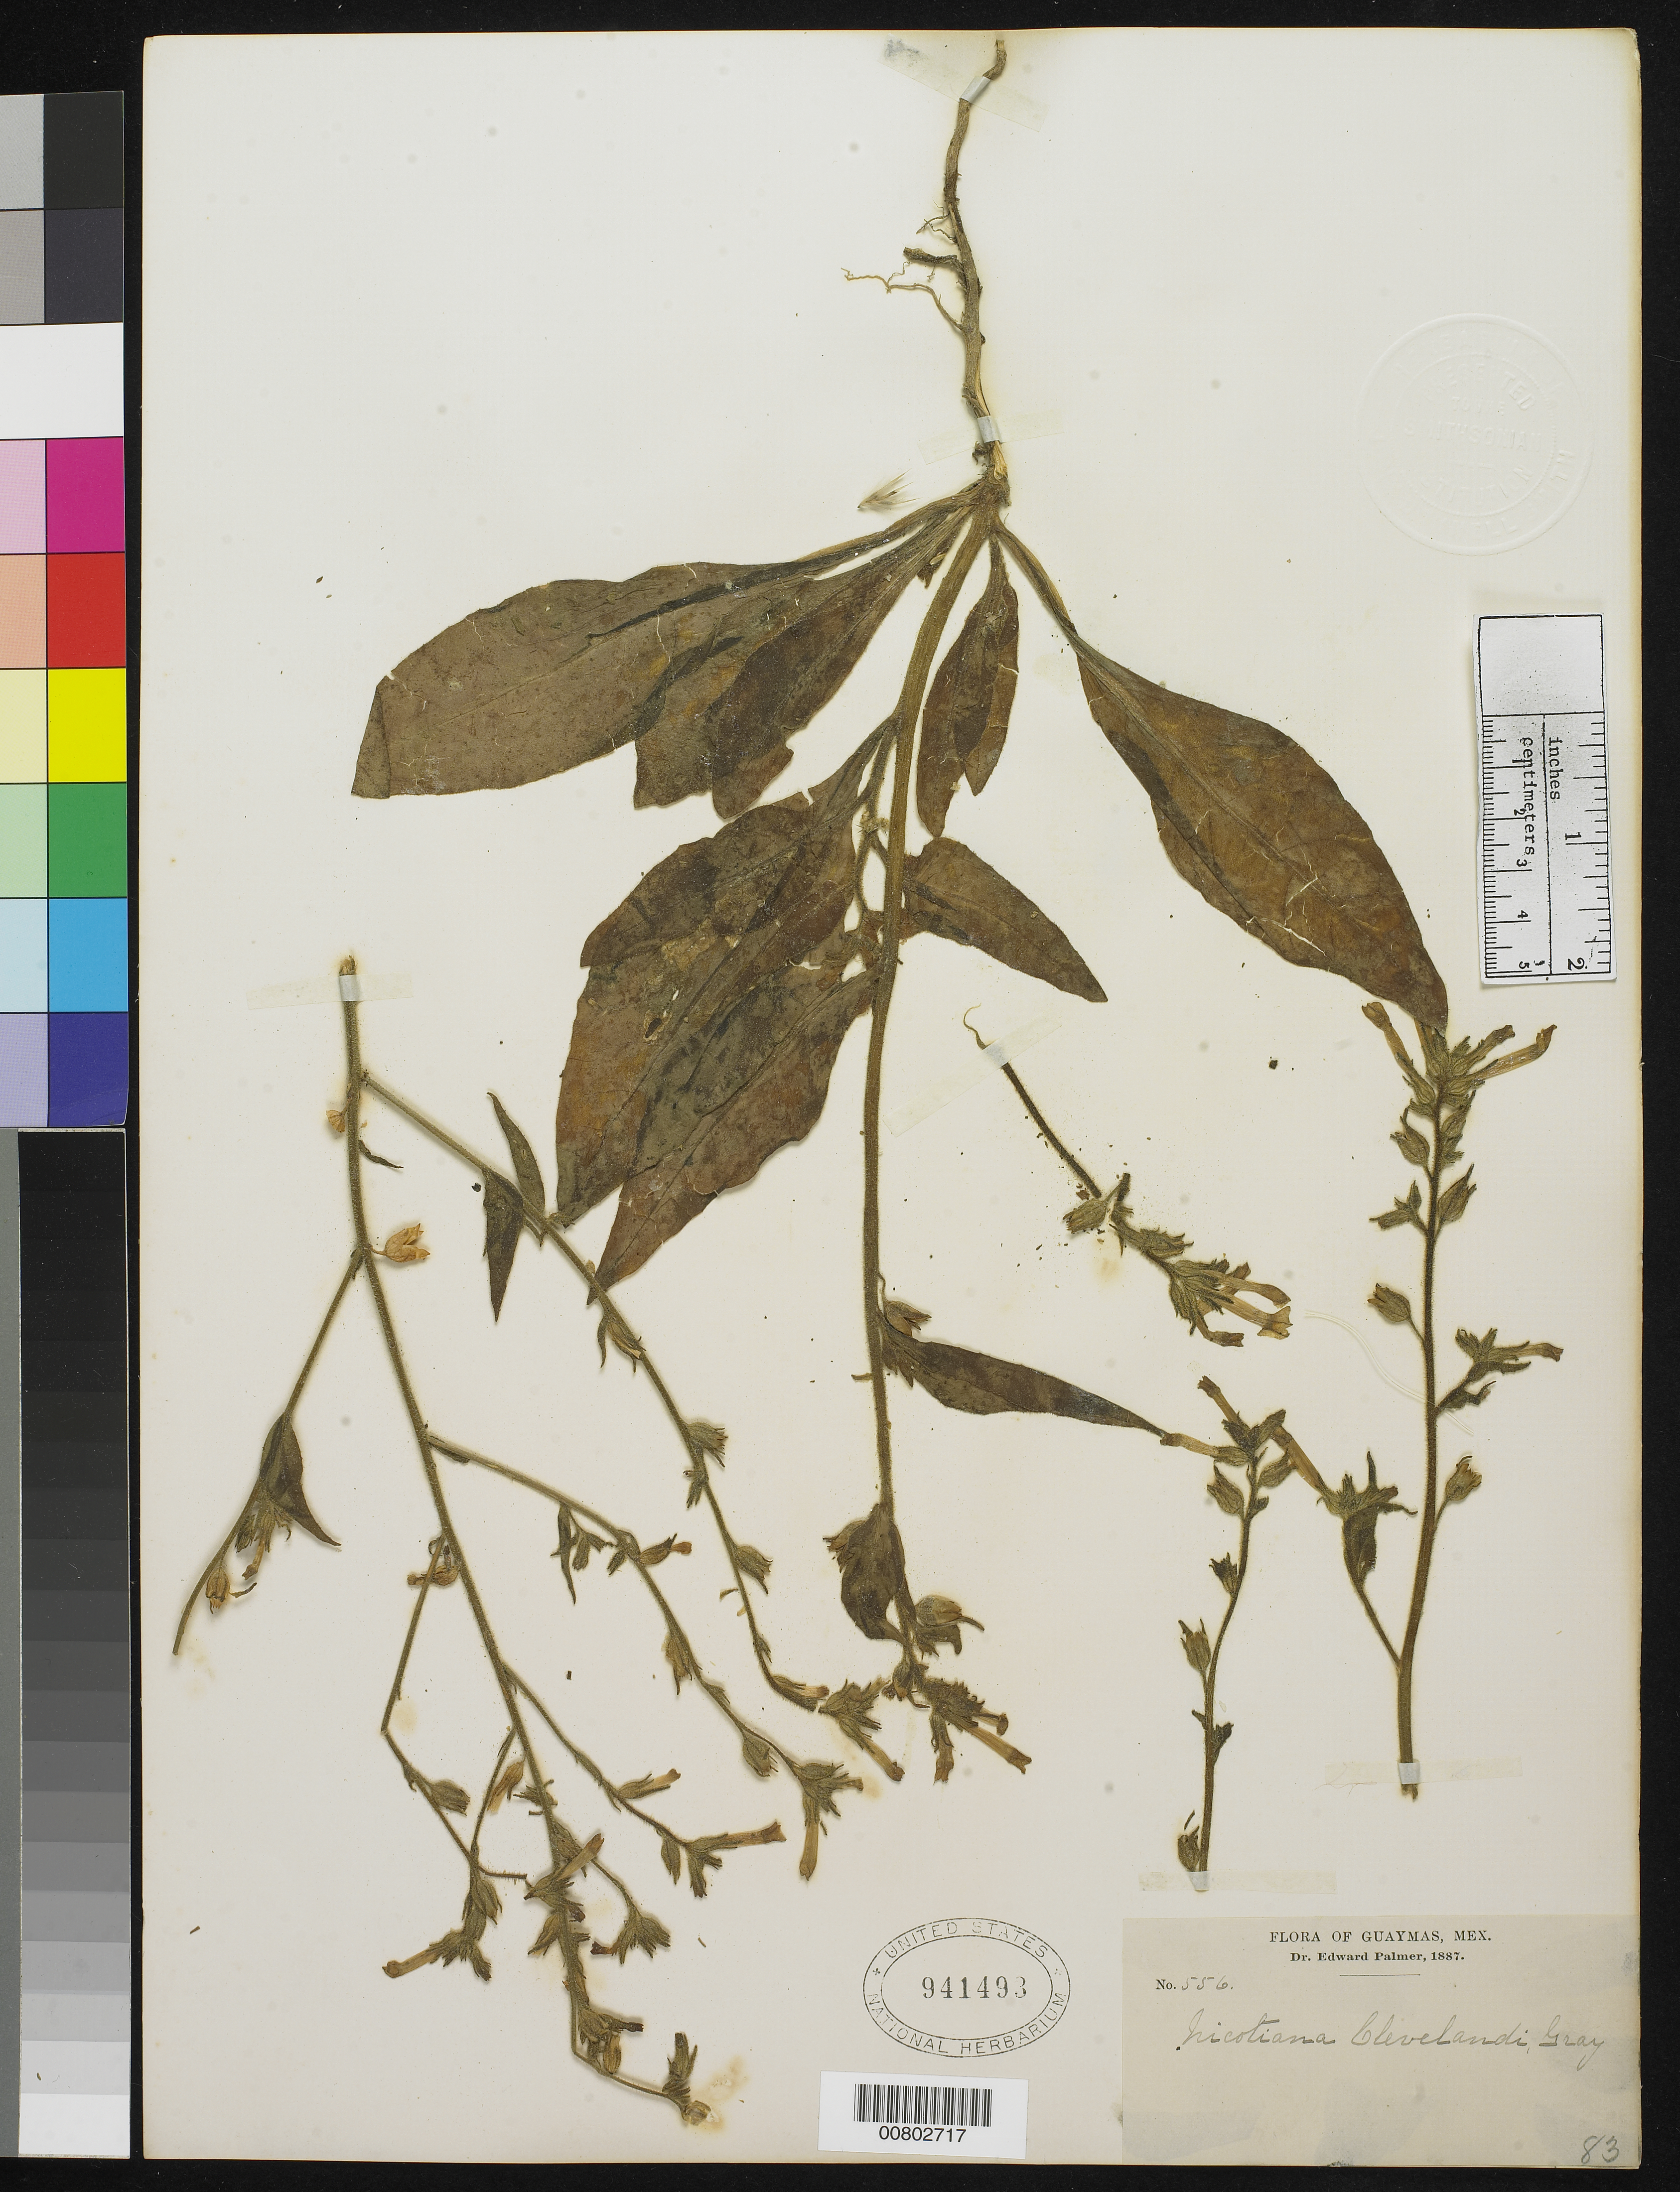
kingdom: Plantae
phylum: Tracheophyta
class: Magnoliopsida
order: Solanales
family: Solanaceae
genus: Nicotiana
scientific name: Nicotiana clevelandii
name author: A. Gray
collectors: E. Palmer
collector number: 556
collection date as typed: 1887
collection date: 1887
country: Mexico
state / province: Sonora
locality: Guaymas, Sonora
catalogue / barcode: US 941493